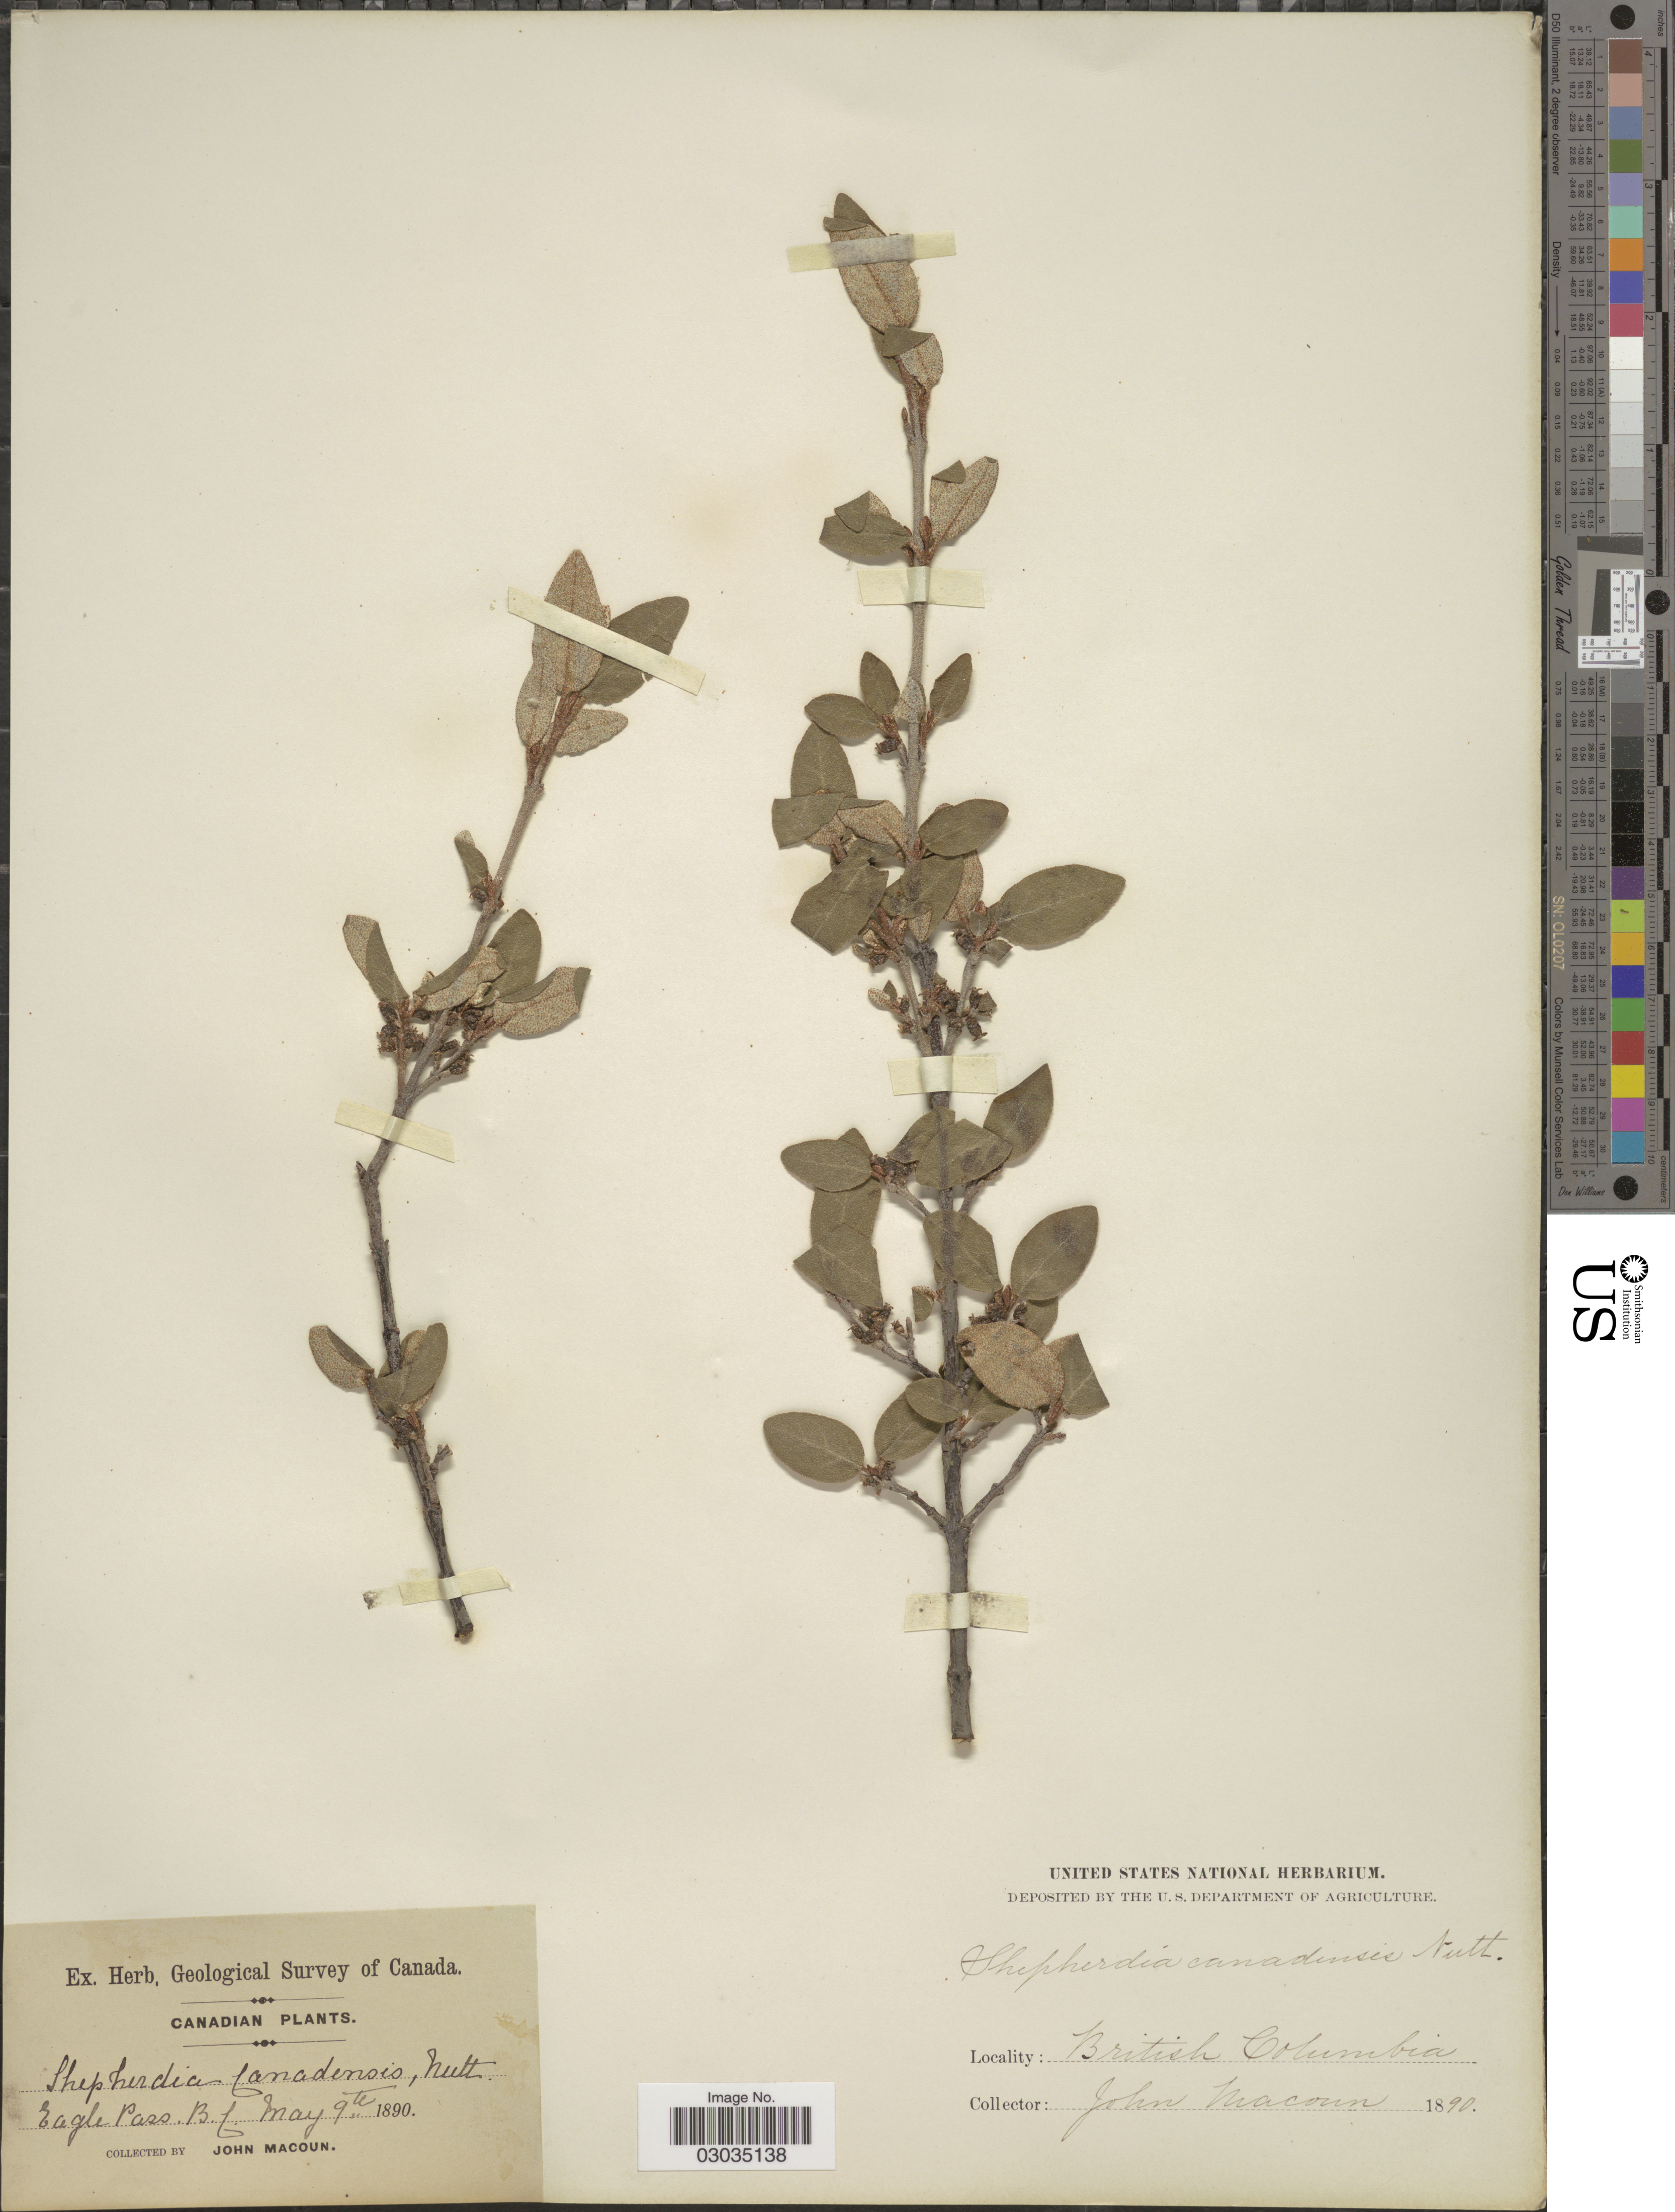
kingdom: Plantae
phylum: Tracheophyta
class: Magnoliopsida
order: Rosales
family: Elaeagnaceae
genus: Shepherdia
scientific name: Shepherdia canadensis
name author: (L.) Nutt.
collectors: J. Macoun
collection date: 1890-05-09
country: Canada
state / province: British Columbia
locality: Eagle Pass, B. C.